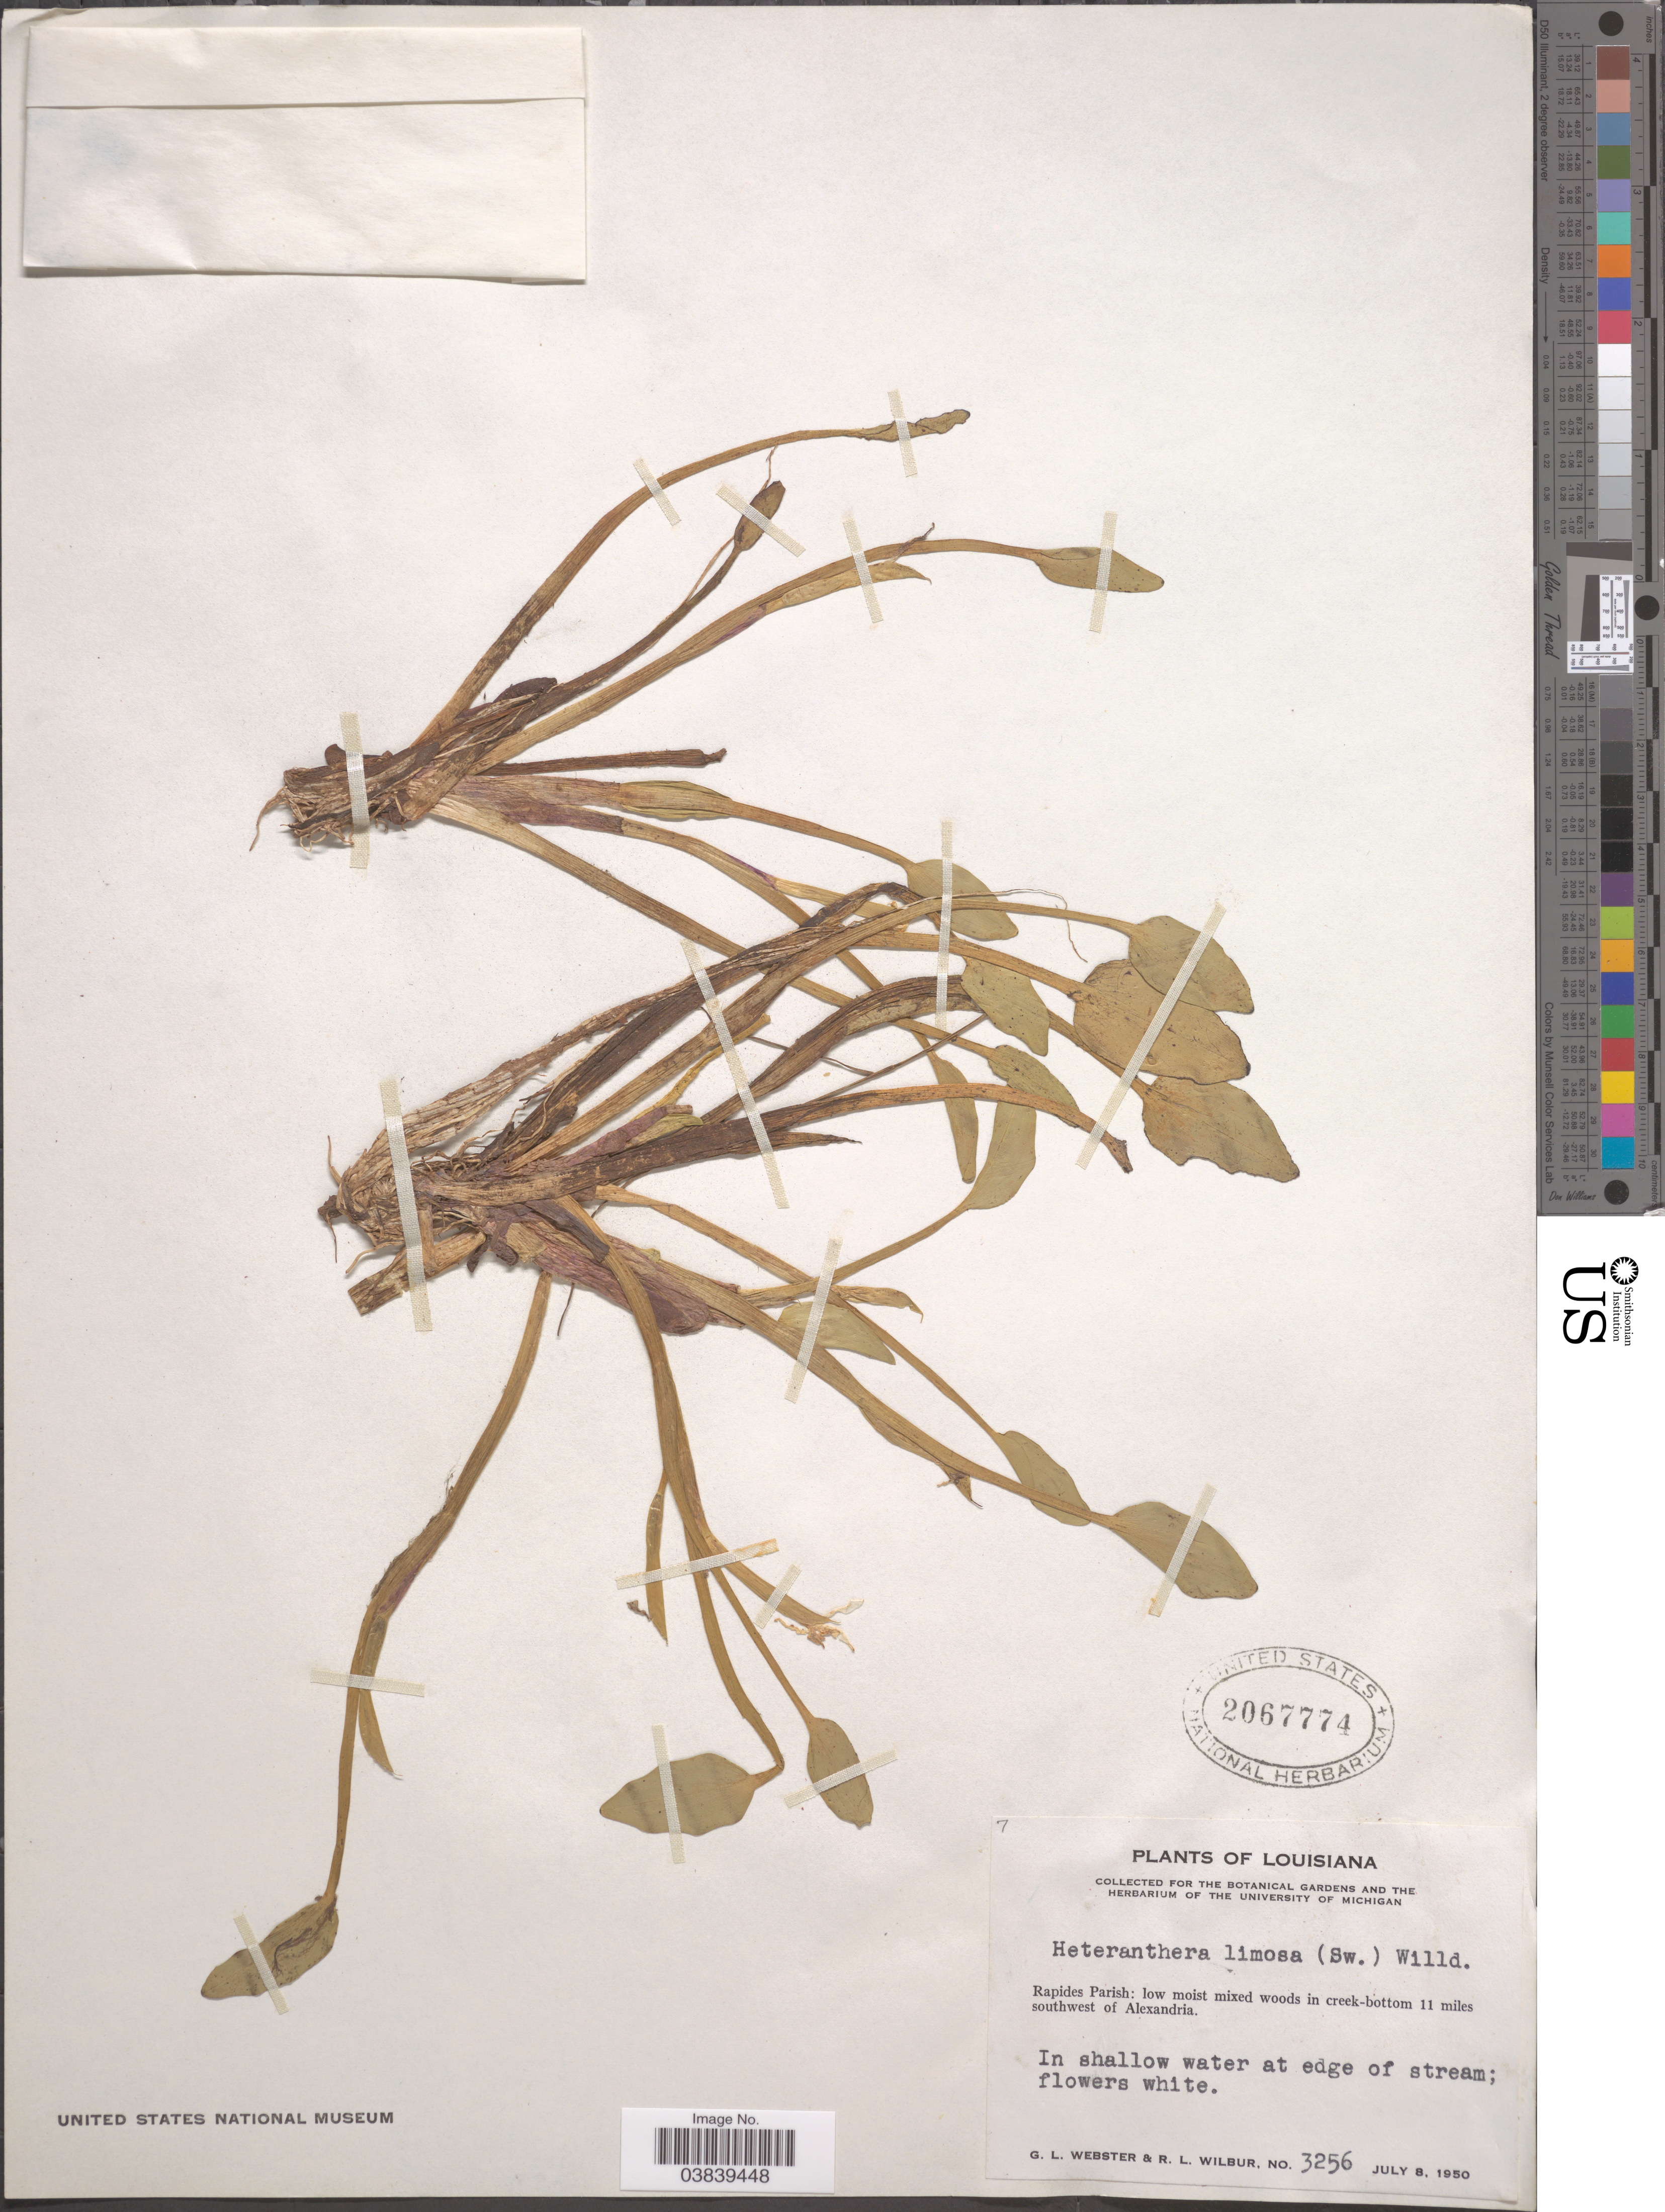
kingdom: Plantae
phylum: Tracheophyta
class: Liliopsida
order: Commelinales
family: Pontederiaceae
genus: Heteranthera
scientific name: Heteranthera limosa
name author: (Sw.) Willd.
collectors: G. L. Webster & R. L. Wilbur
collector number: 3256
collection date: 1950-07-08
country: United States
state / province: Louisiana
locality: Rapides Parish: in creek-bottom 11 miles southwest of Alexandria.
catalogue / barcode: US 2067774